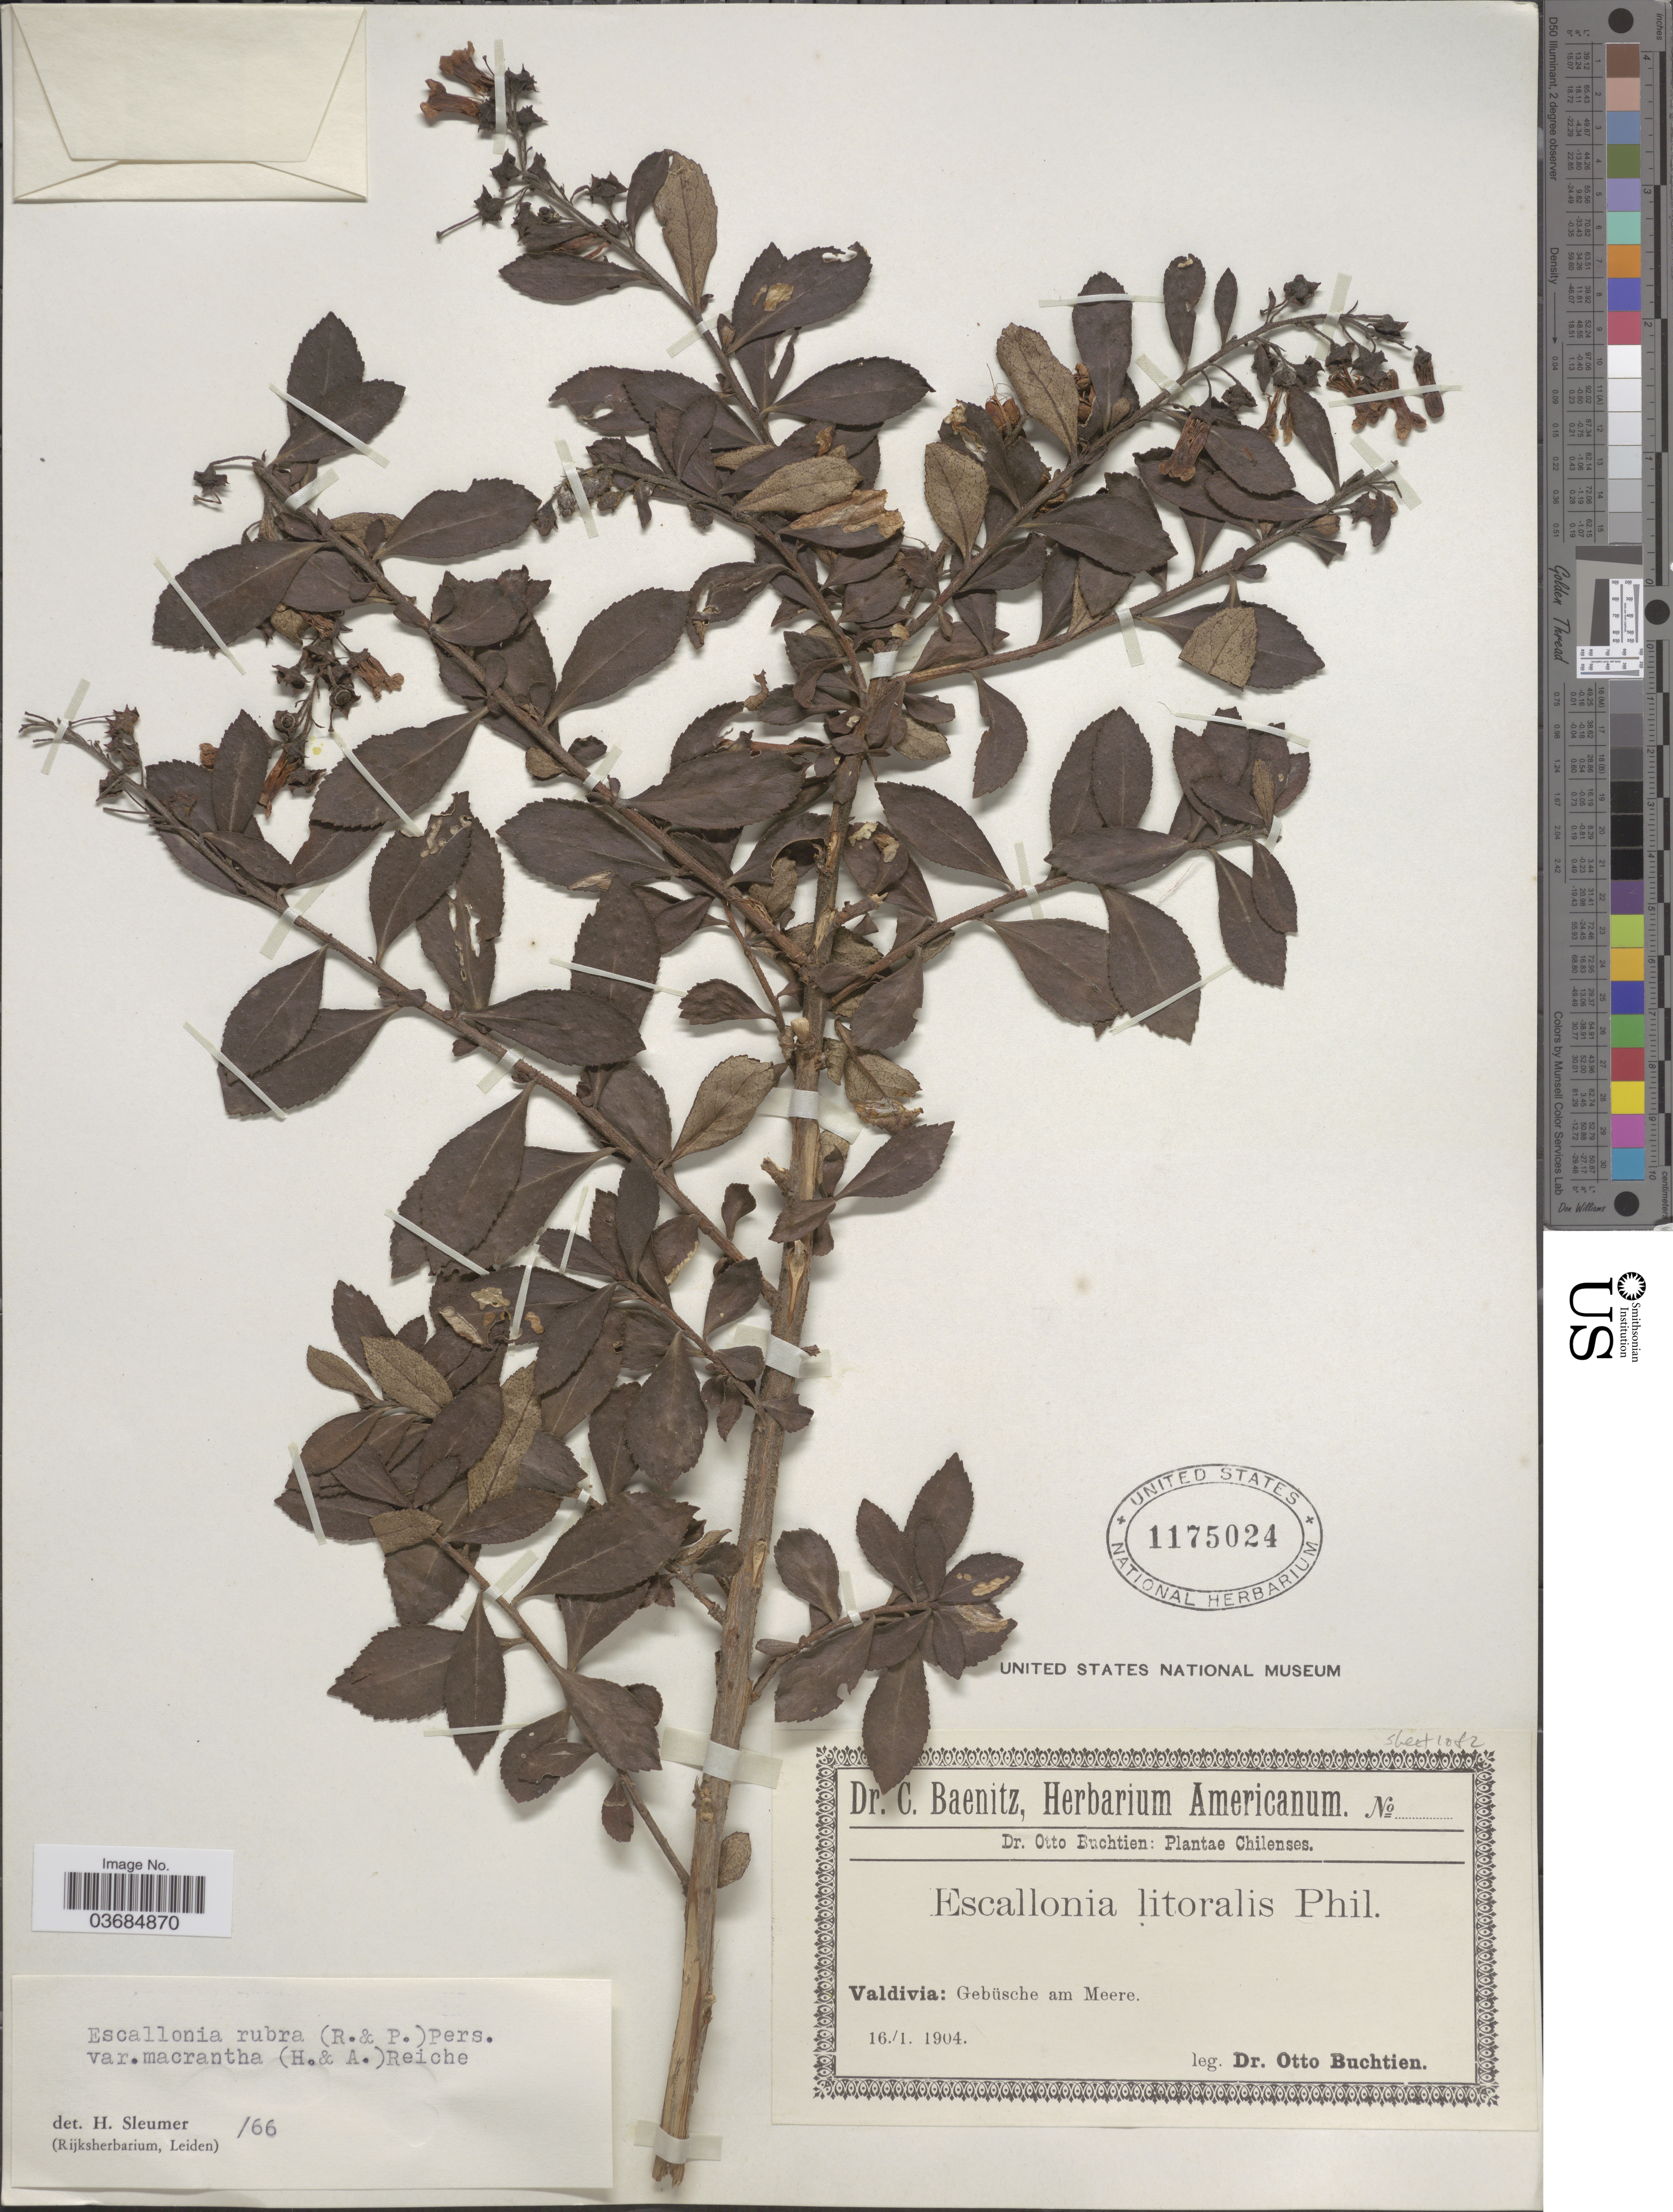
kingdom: Plantae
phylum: Tracheophyta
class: Magnoliopsida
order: Escalloniales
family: Escalloniaceae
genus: Escallonia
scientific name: Escallonia rubra var. macrantha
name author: (Hook. & Arn.) Reiche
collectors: O. Buchtien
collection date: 1904-01-16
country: Chile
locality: Valdivia: Gebüsche am Meere.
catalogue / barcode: US 1175024